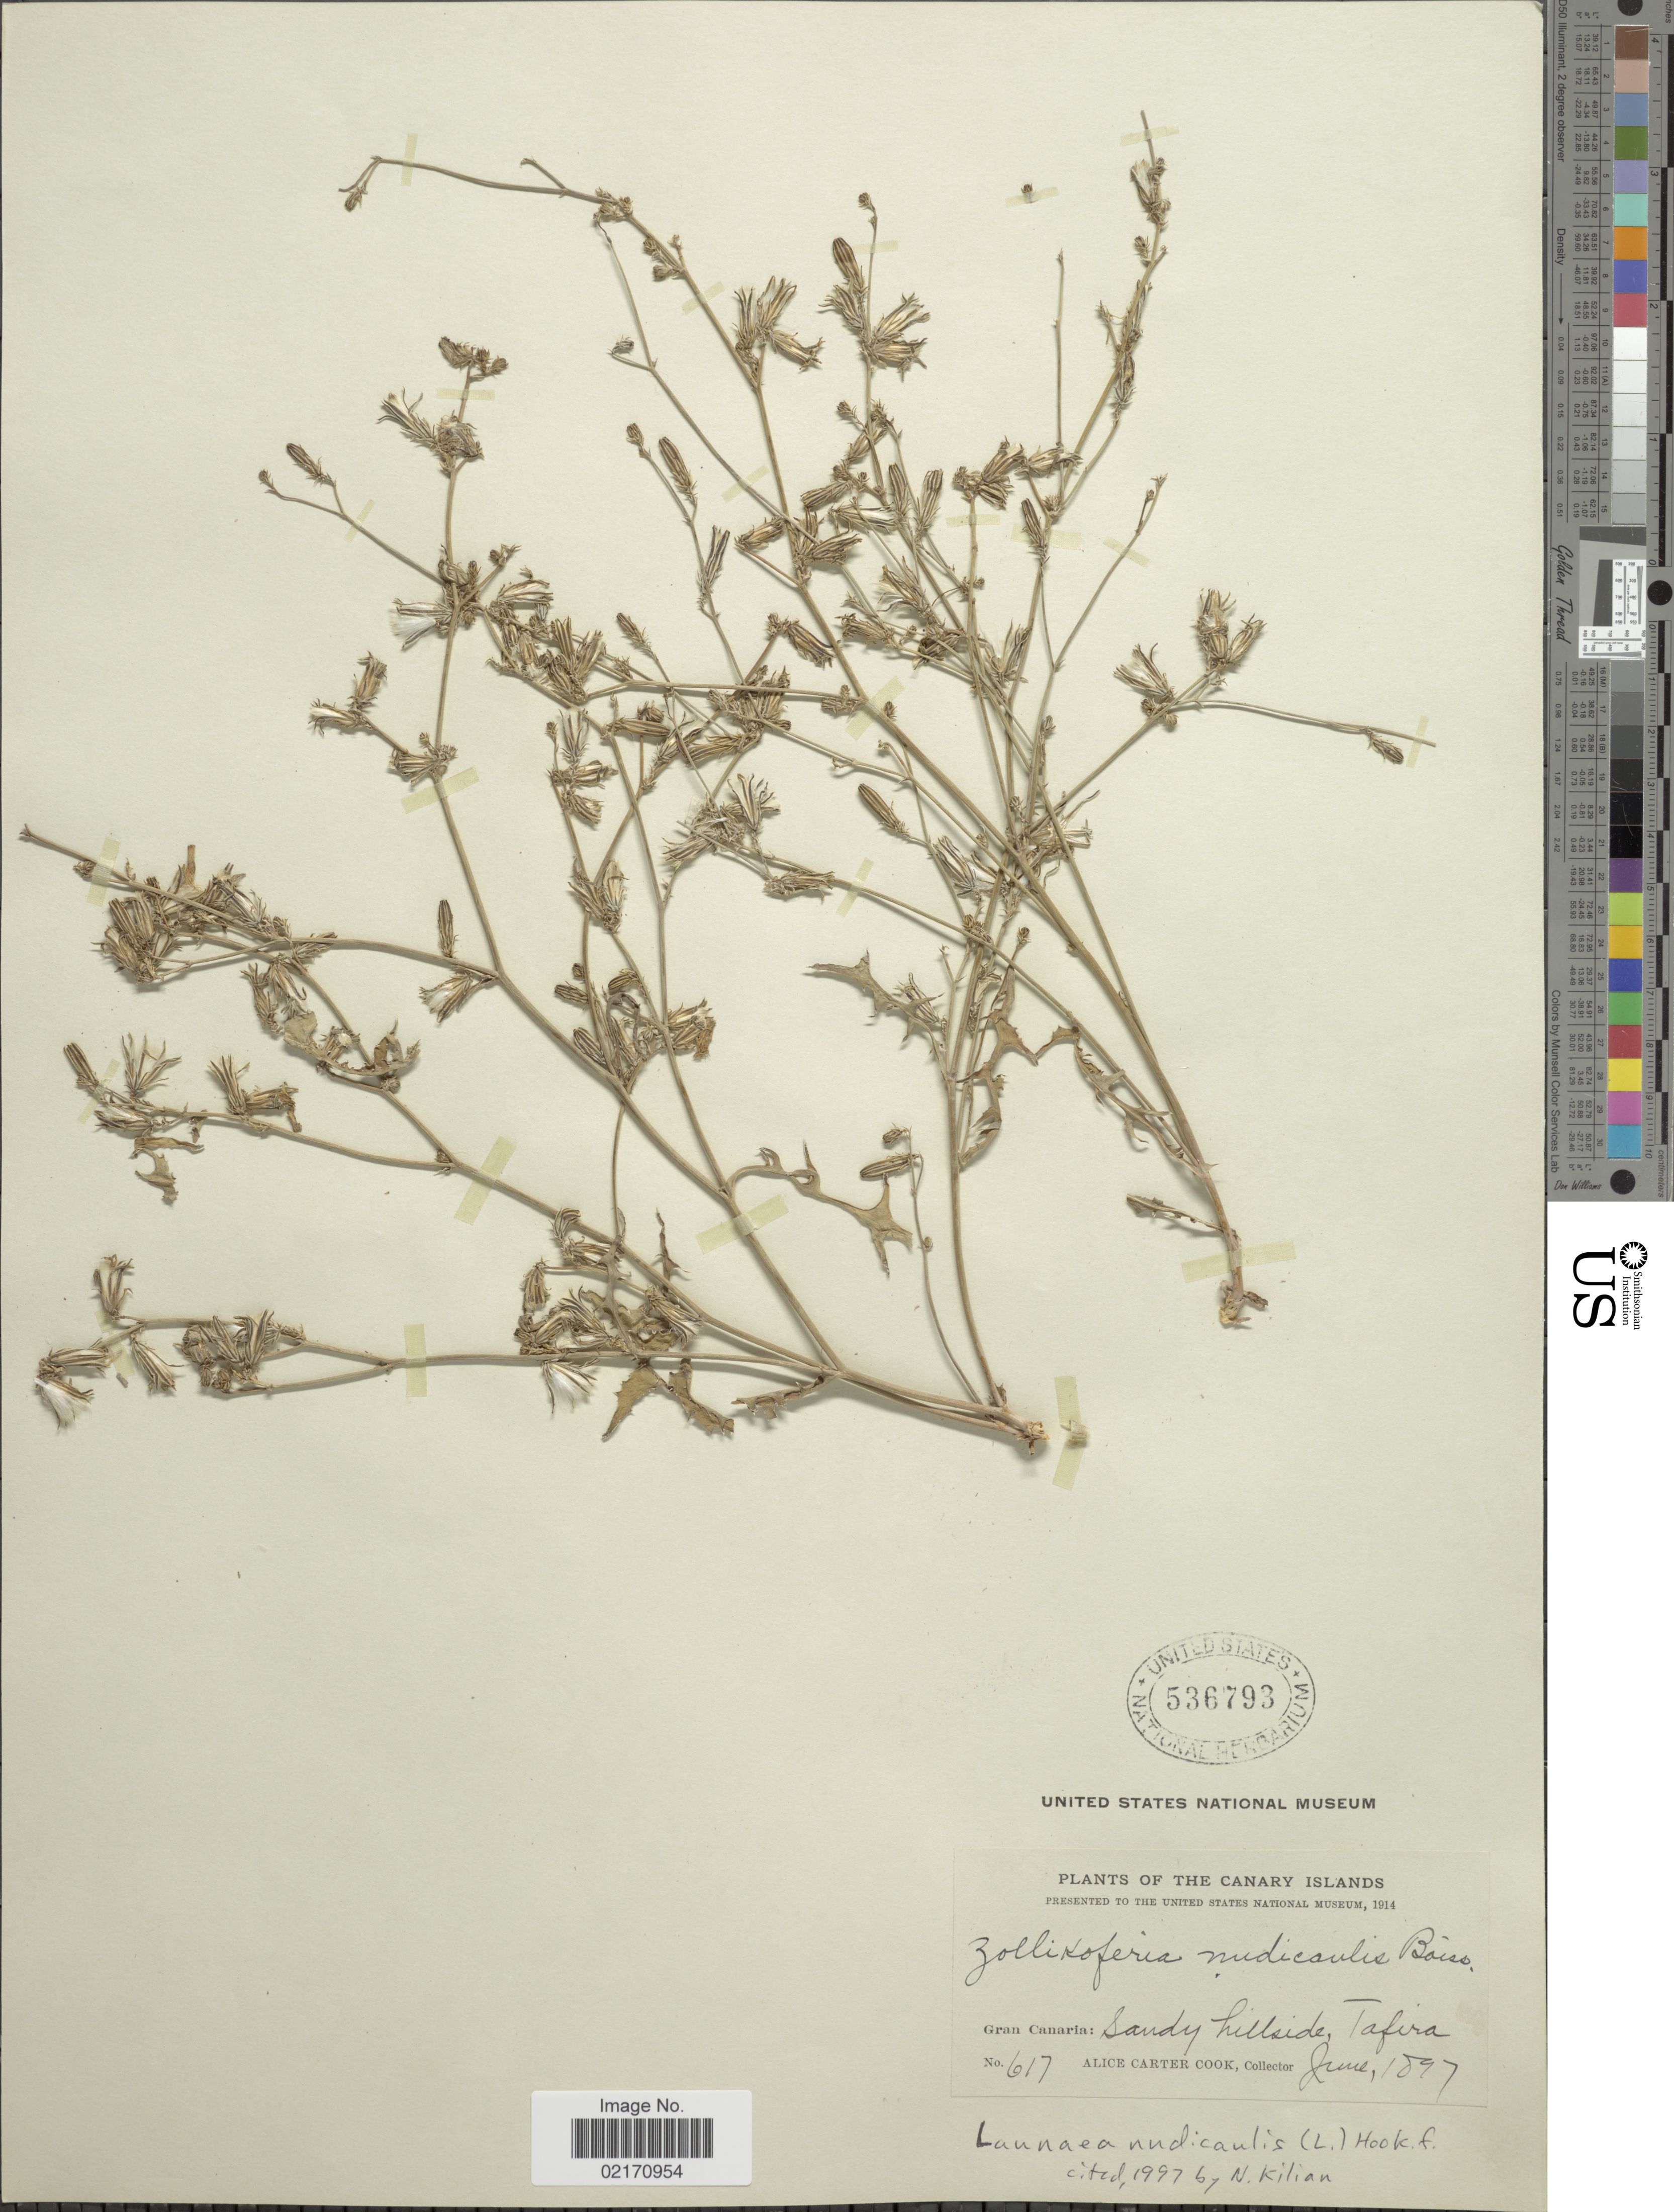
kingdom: Plantae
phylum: Tracheophyta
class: Magnoliopsida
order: Asterales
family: Asteraceae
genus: Launaea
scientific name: Launaea nudicaulis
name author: (L.) Hook. f.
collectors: Alice C. Cook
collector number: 617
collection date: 1897-06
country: Spain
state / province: Canarias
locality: Canary Islands, Gran Canaria, Tafira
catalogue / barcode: US 536793